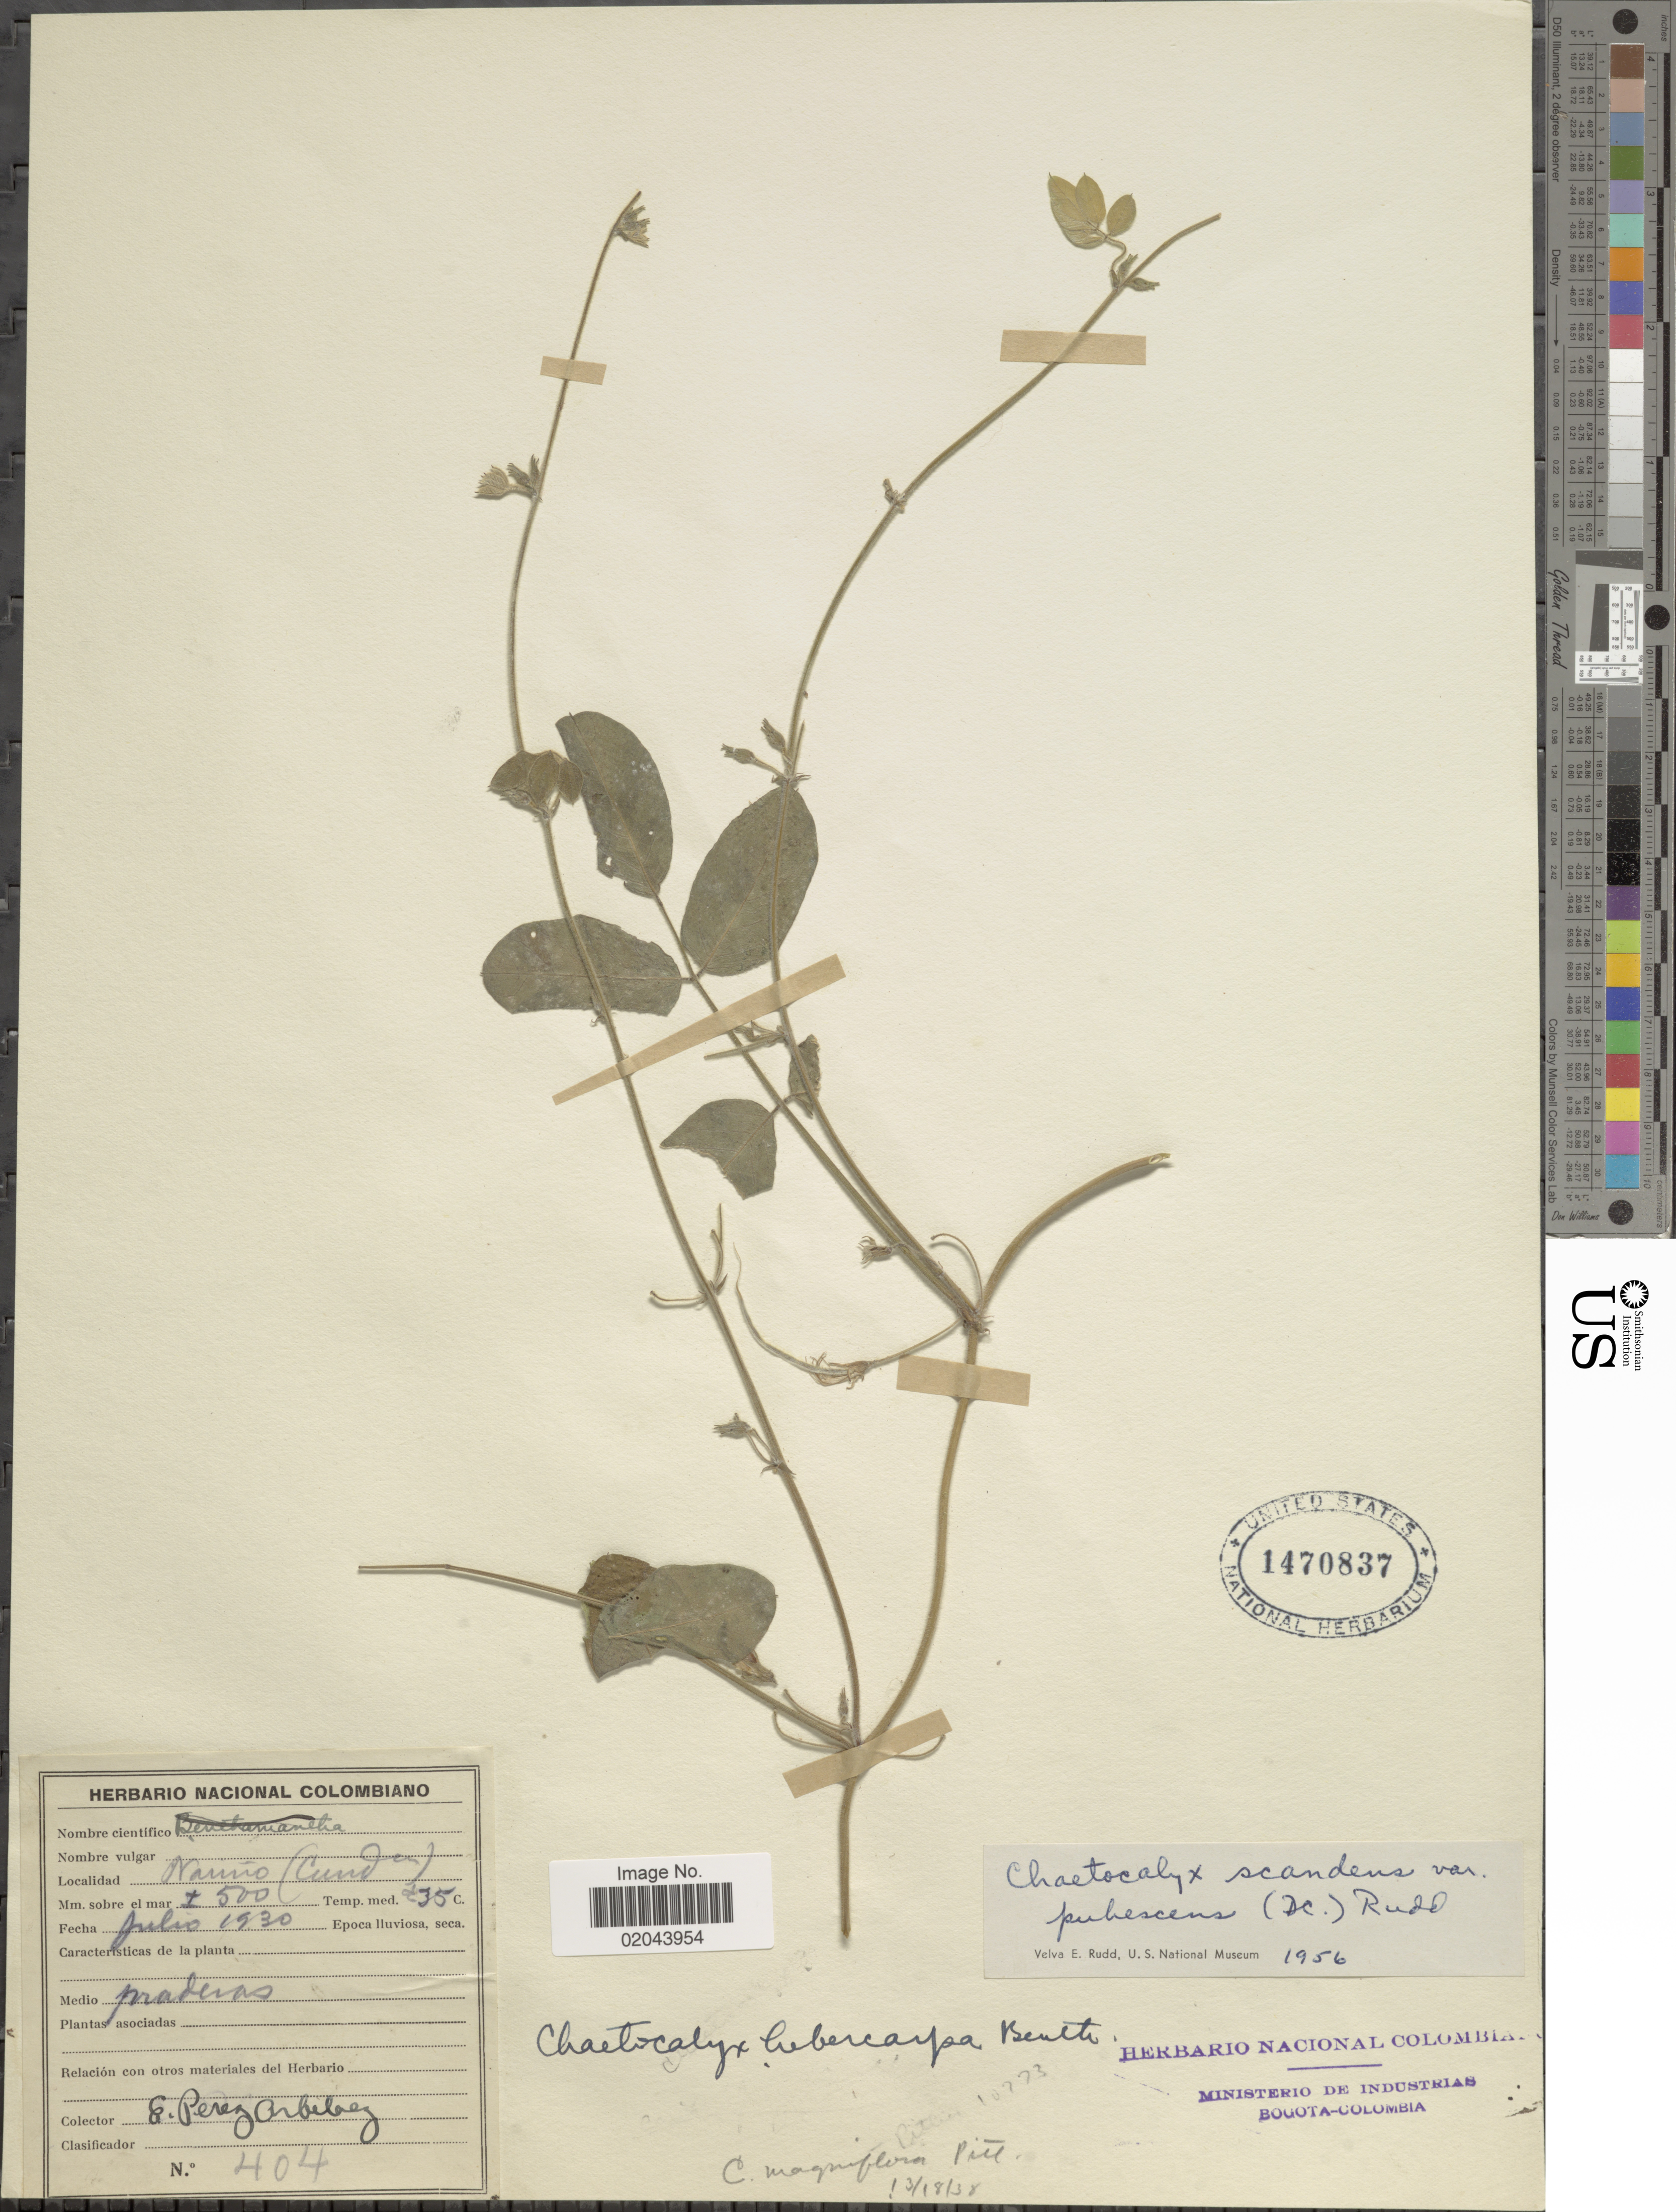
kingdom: Plantae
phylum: Tracheophyta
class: Magnoliopsida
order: Fabales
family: Fabaceae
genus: Chaetocalyx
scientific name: Chaetocalyx scandens var. pubescens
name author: (DC.) Rudd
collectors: E. Pérez Arbeláez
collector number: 404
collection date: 1930-07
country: Colombia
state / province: Cundinamarca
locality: Nariño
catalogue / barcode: US 1470837